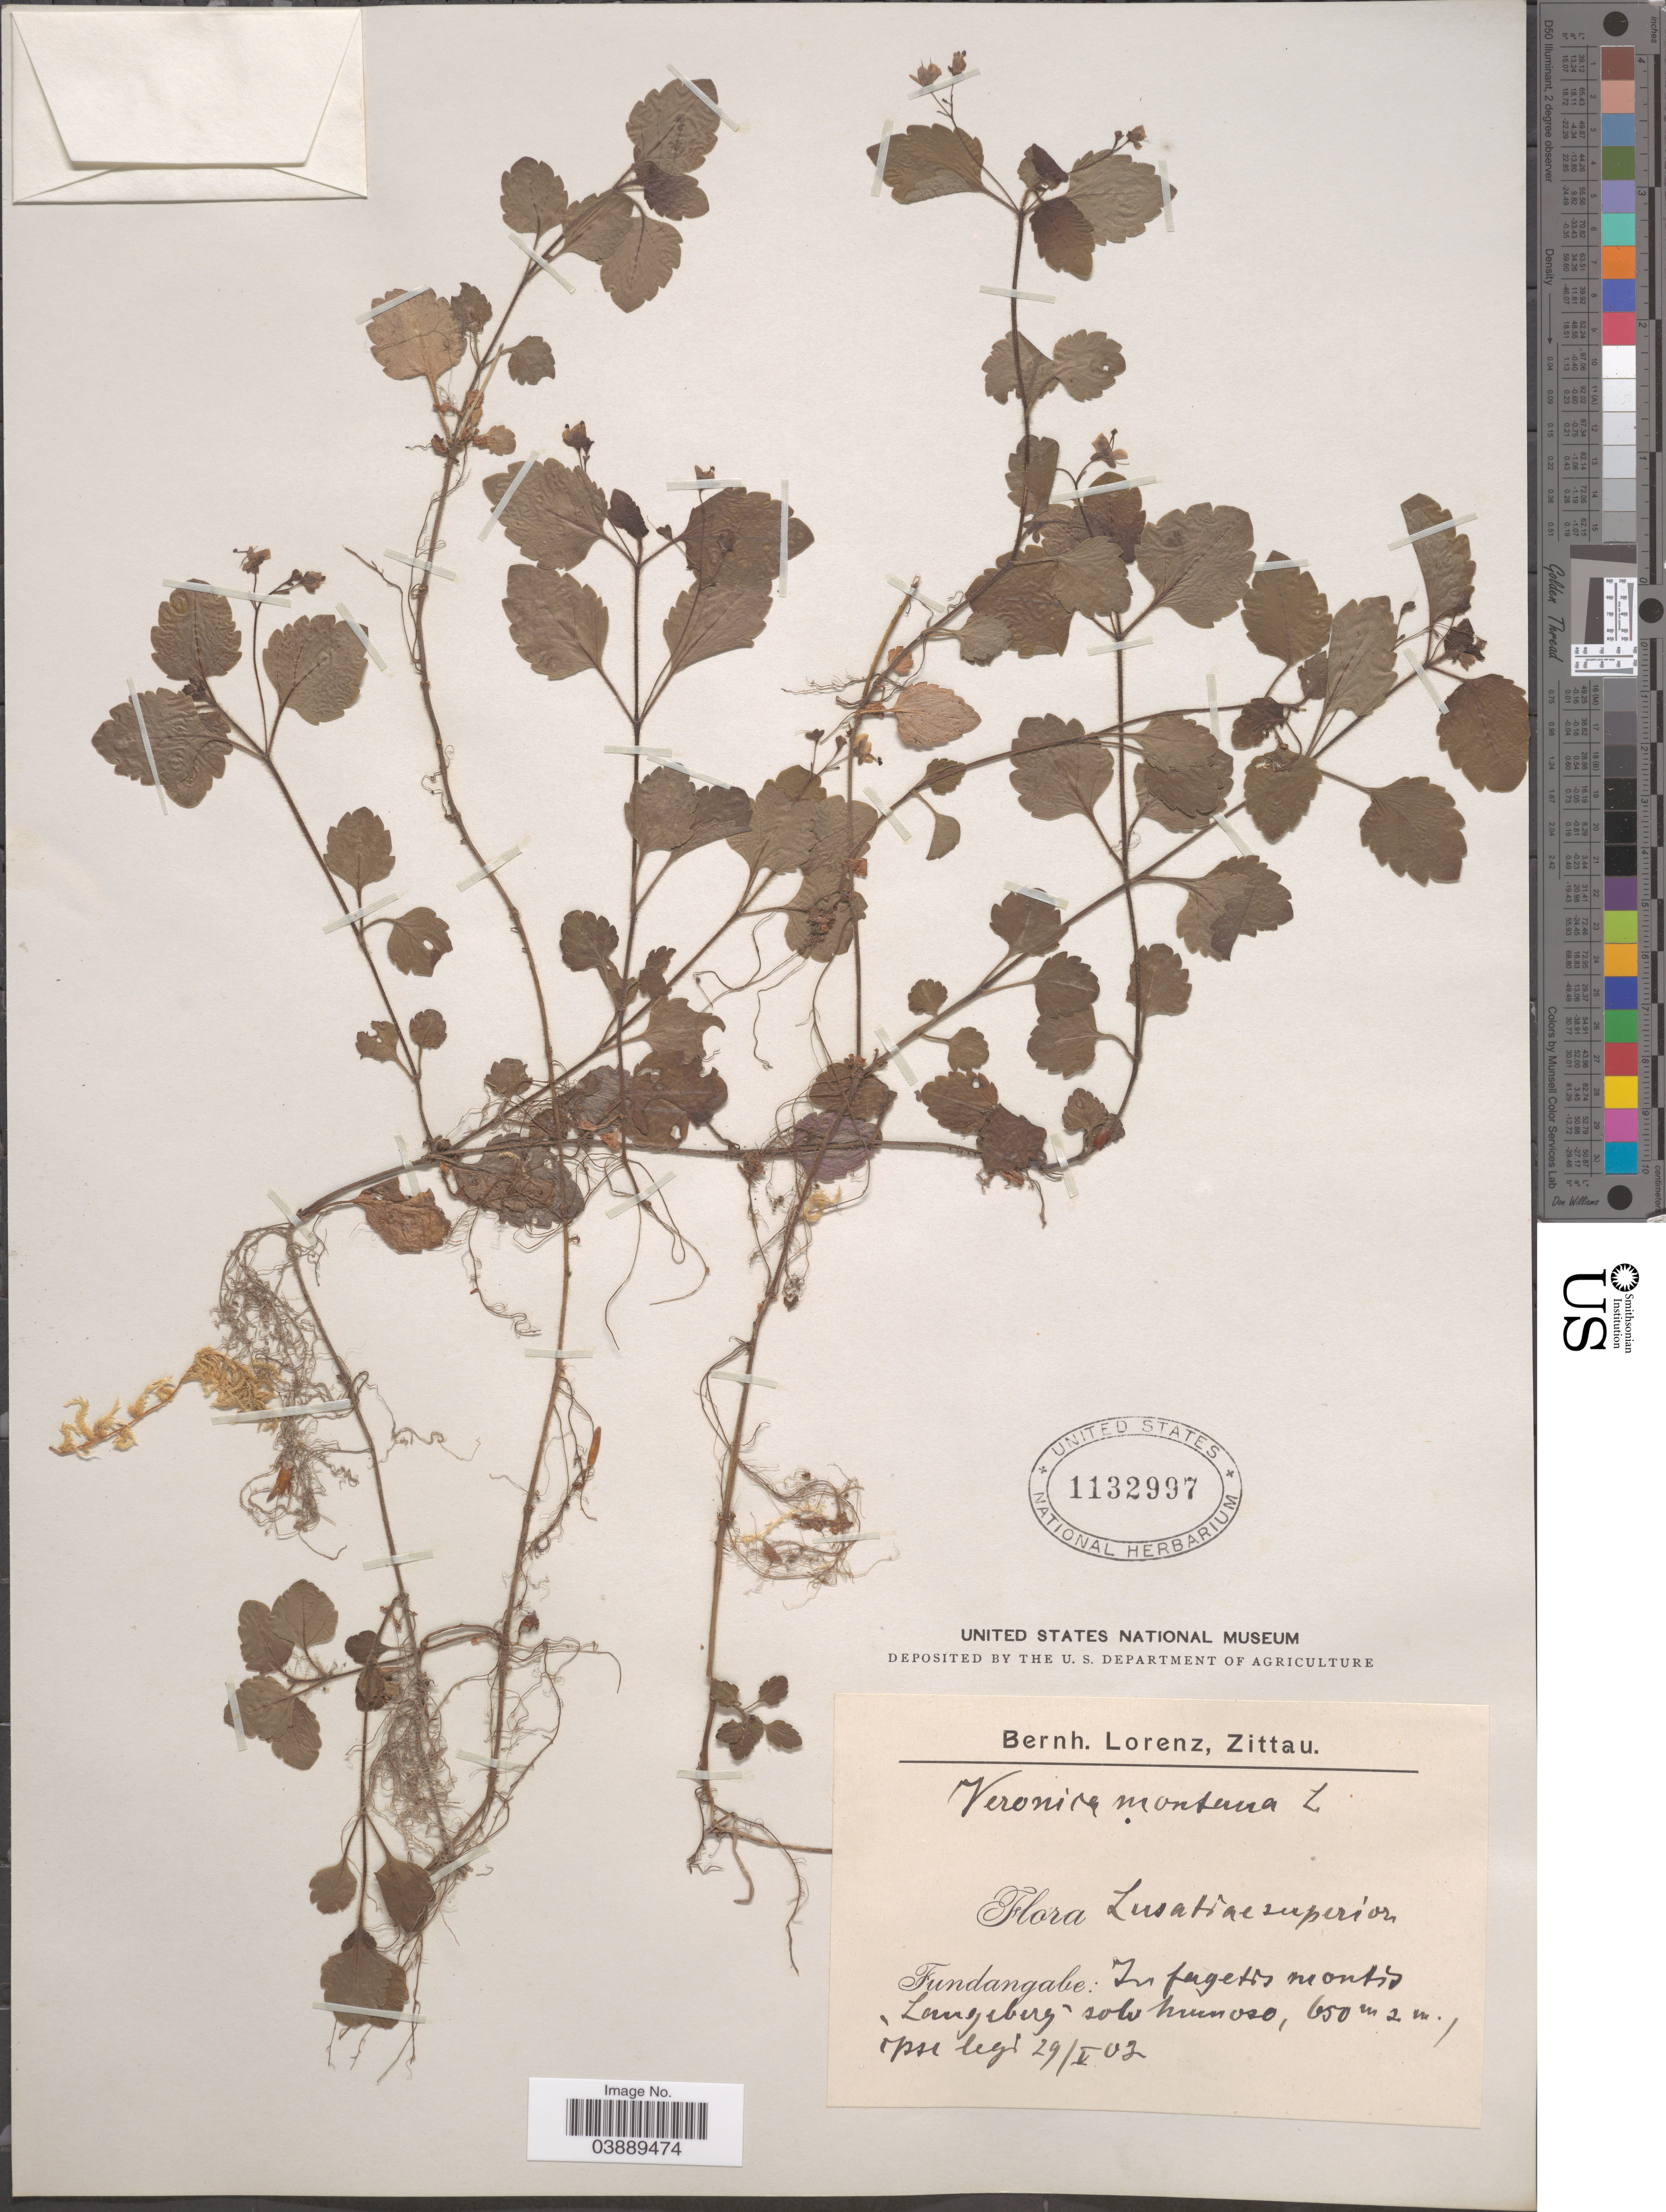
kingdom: Plantae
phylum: Tracheophyta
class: Magnoliopsida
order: Lamiales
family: Plantaginaceae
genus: Veronica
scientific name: Veronica montana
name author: L.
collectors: B. Lorenz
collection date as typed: Transcribed d/m/y: 29/5/2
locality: Fundangabe: In fagetis montis Langeberg solo humoso.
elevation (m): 650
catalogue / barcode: US 1132997